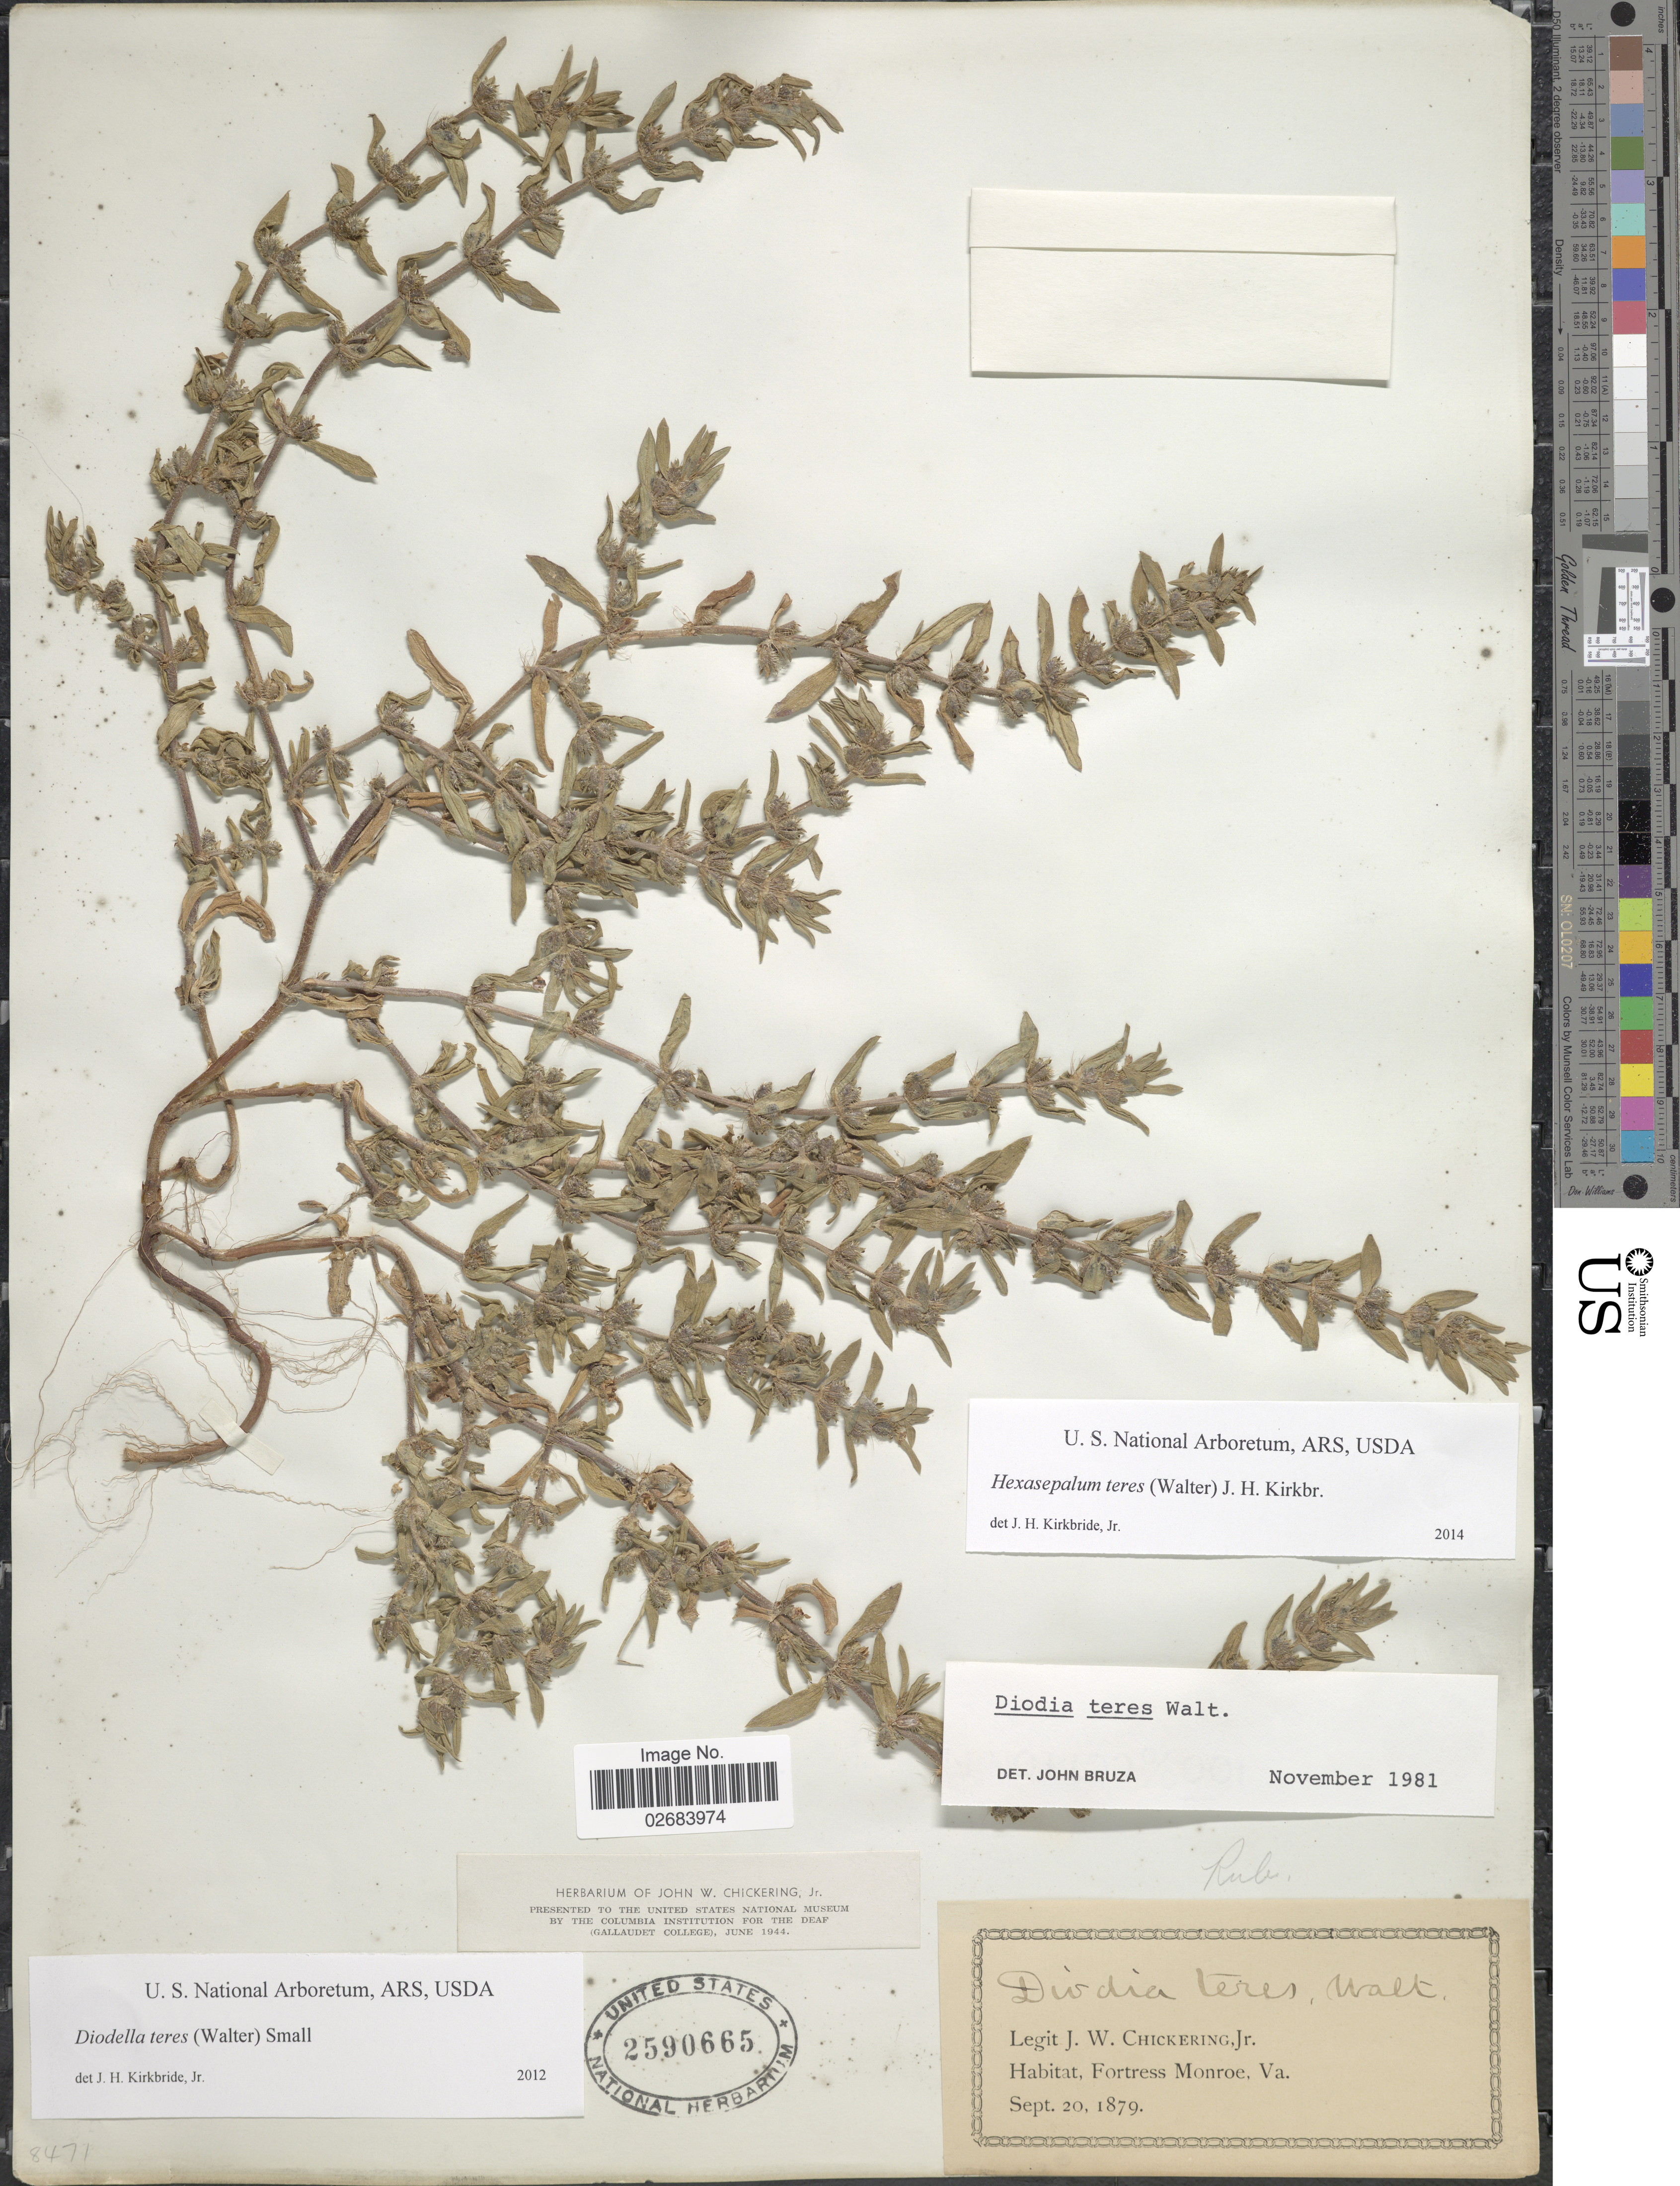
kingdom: Plantae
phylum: Tracheophyta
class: Magnoliopsida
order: Gentianales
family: Rubiaceae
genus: Diodia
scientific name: Diodia teres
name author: Walter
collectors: J. W. Chickering Jr.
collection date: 1879-09-20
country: United States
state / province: Virginia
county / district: City of Hampton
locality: Fortress Monroe.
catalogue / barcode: US 2590665